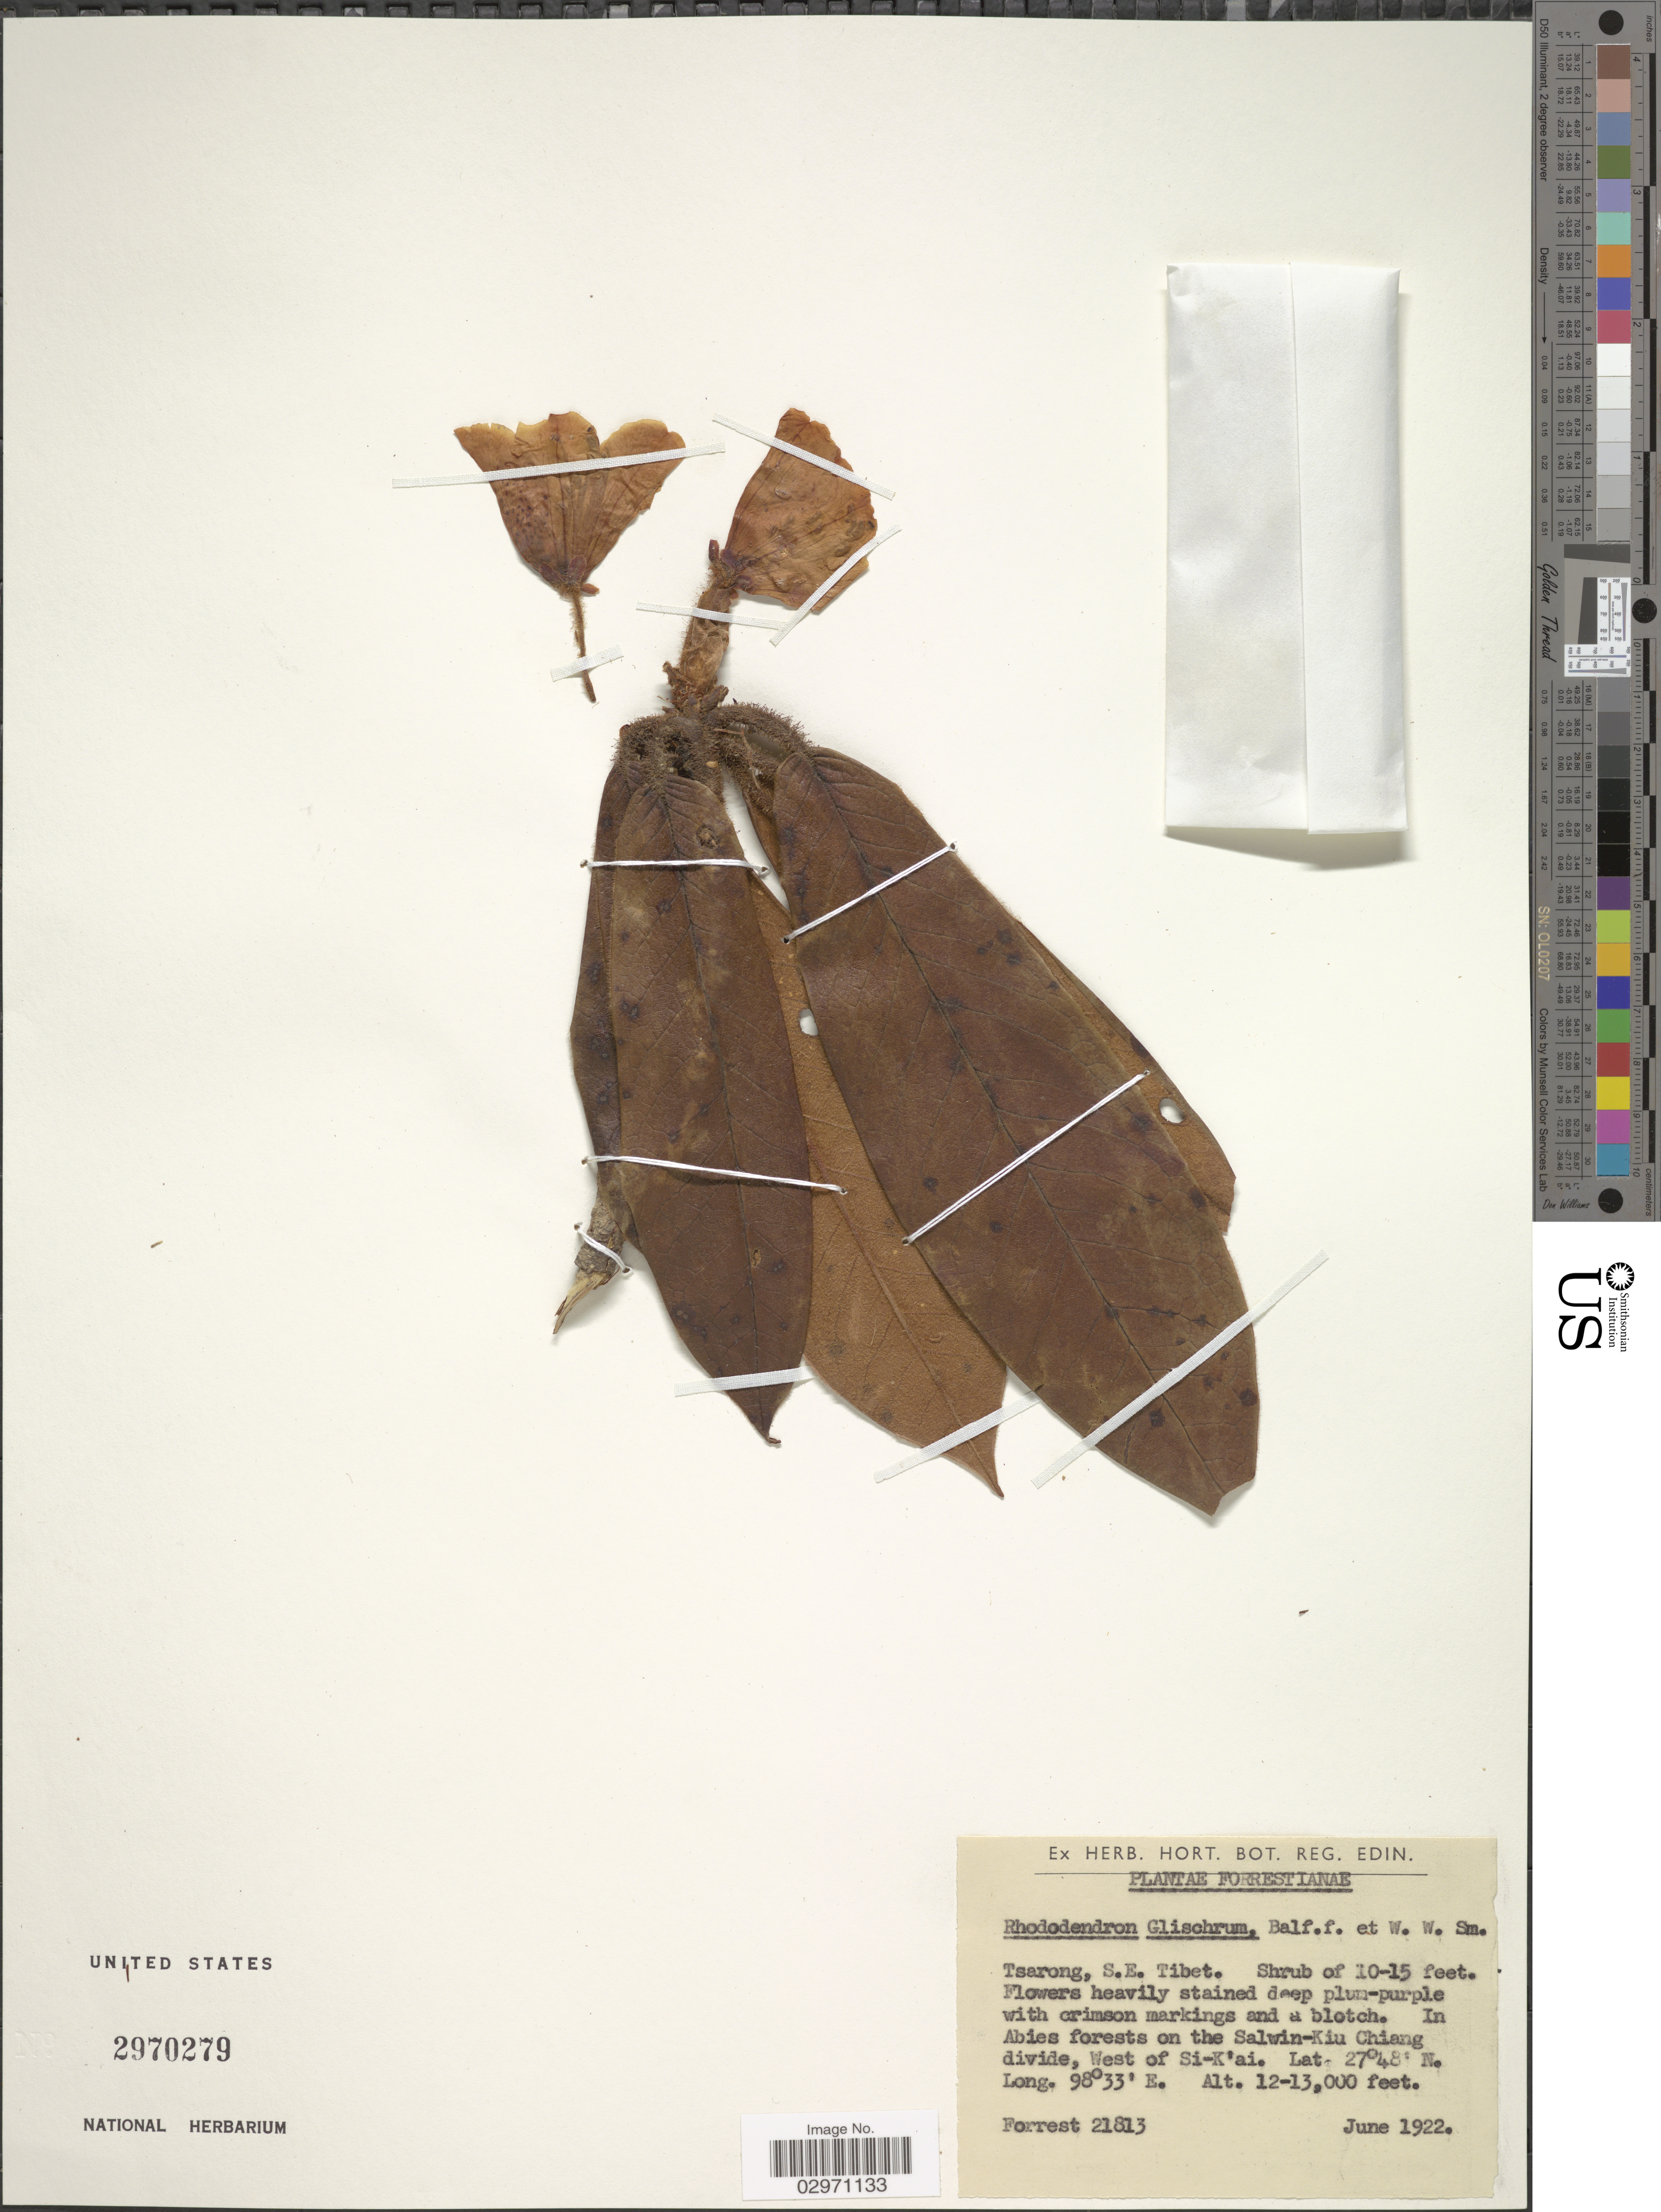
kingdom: Plantae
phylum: Tracheophyta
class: Magnoliopsida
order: Ericales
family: Ericaceae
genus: Rhododendron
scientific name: Rhododendron glischrum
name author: Balf. f. & W.W. Sm.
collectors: -. Forrest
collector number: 21813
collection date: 1922-06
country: China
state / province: Xizang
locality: Tsarong, S.E. Tibet. On the Salwin-Kiu Chiang divide, West of Si-K'ai.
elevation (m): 3658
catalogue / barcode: US 2970279